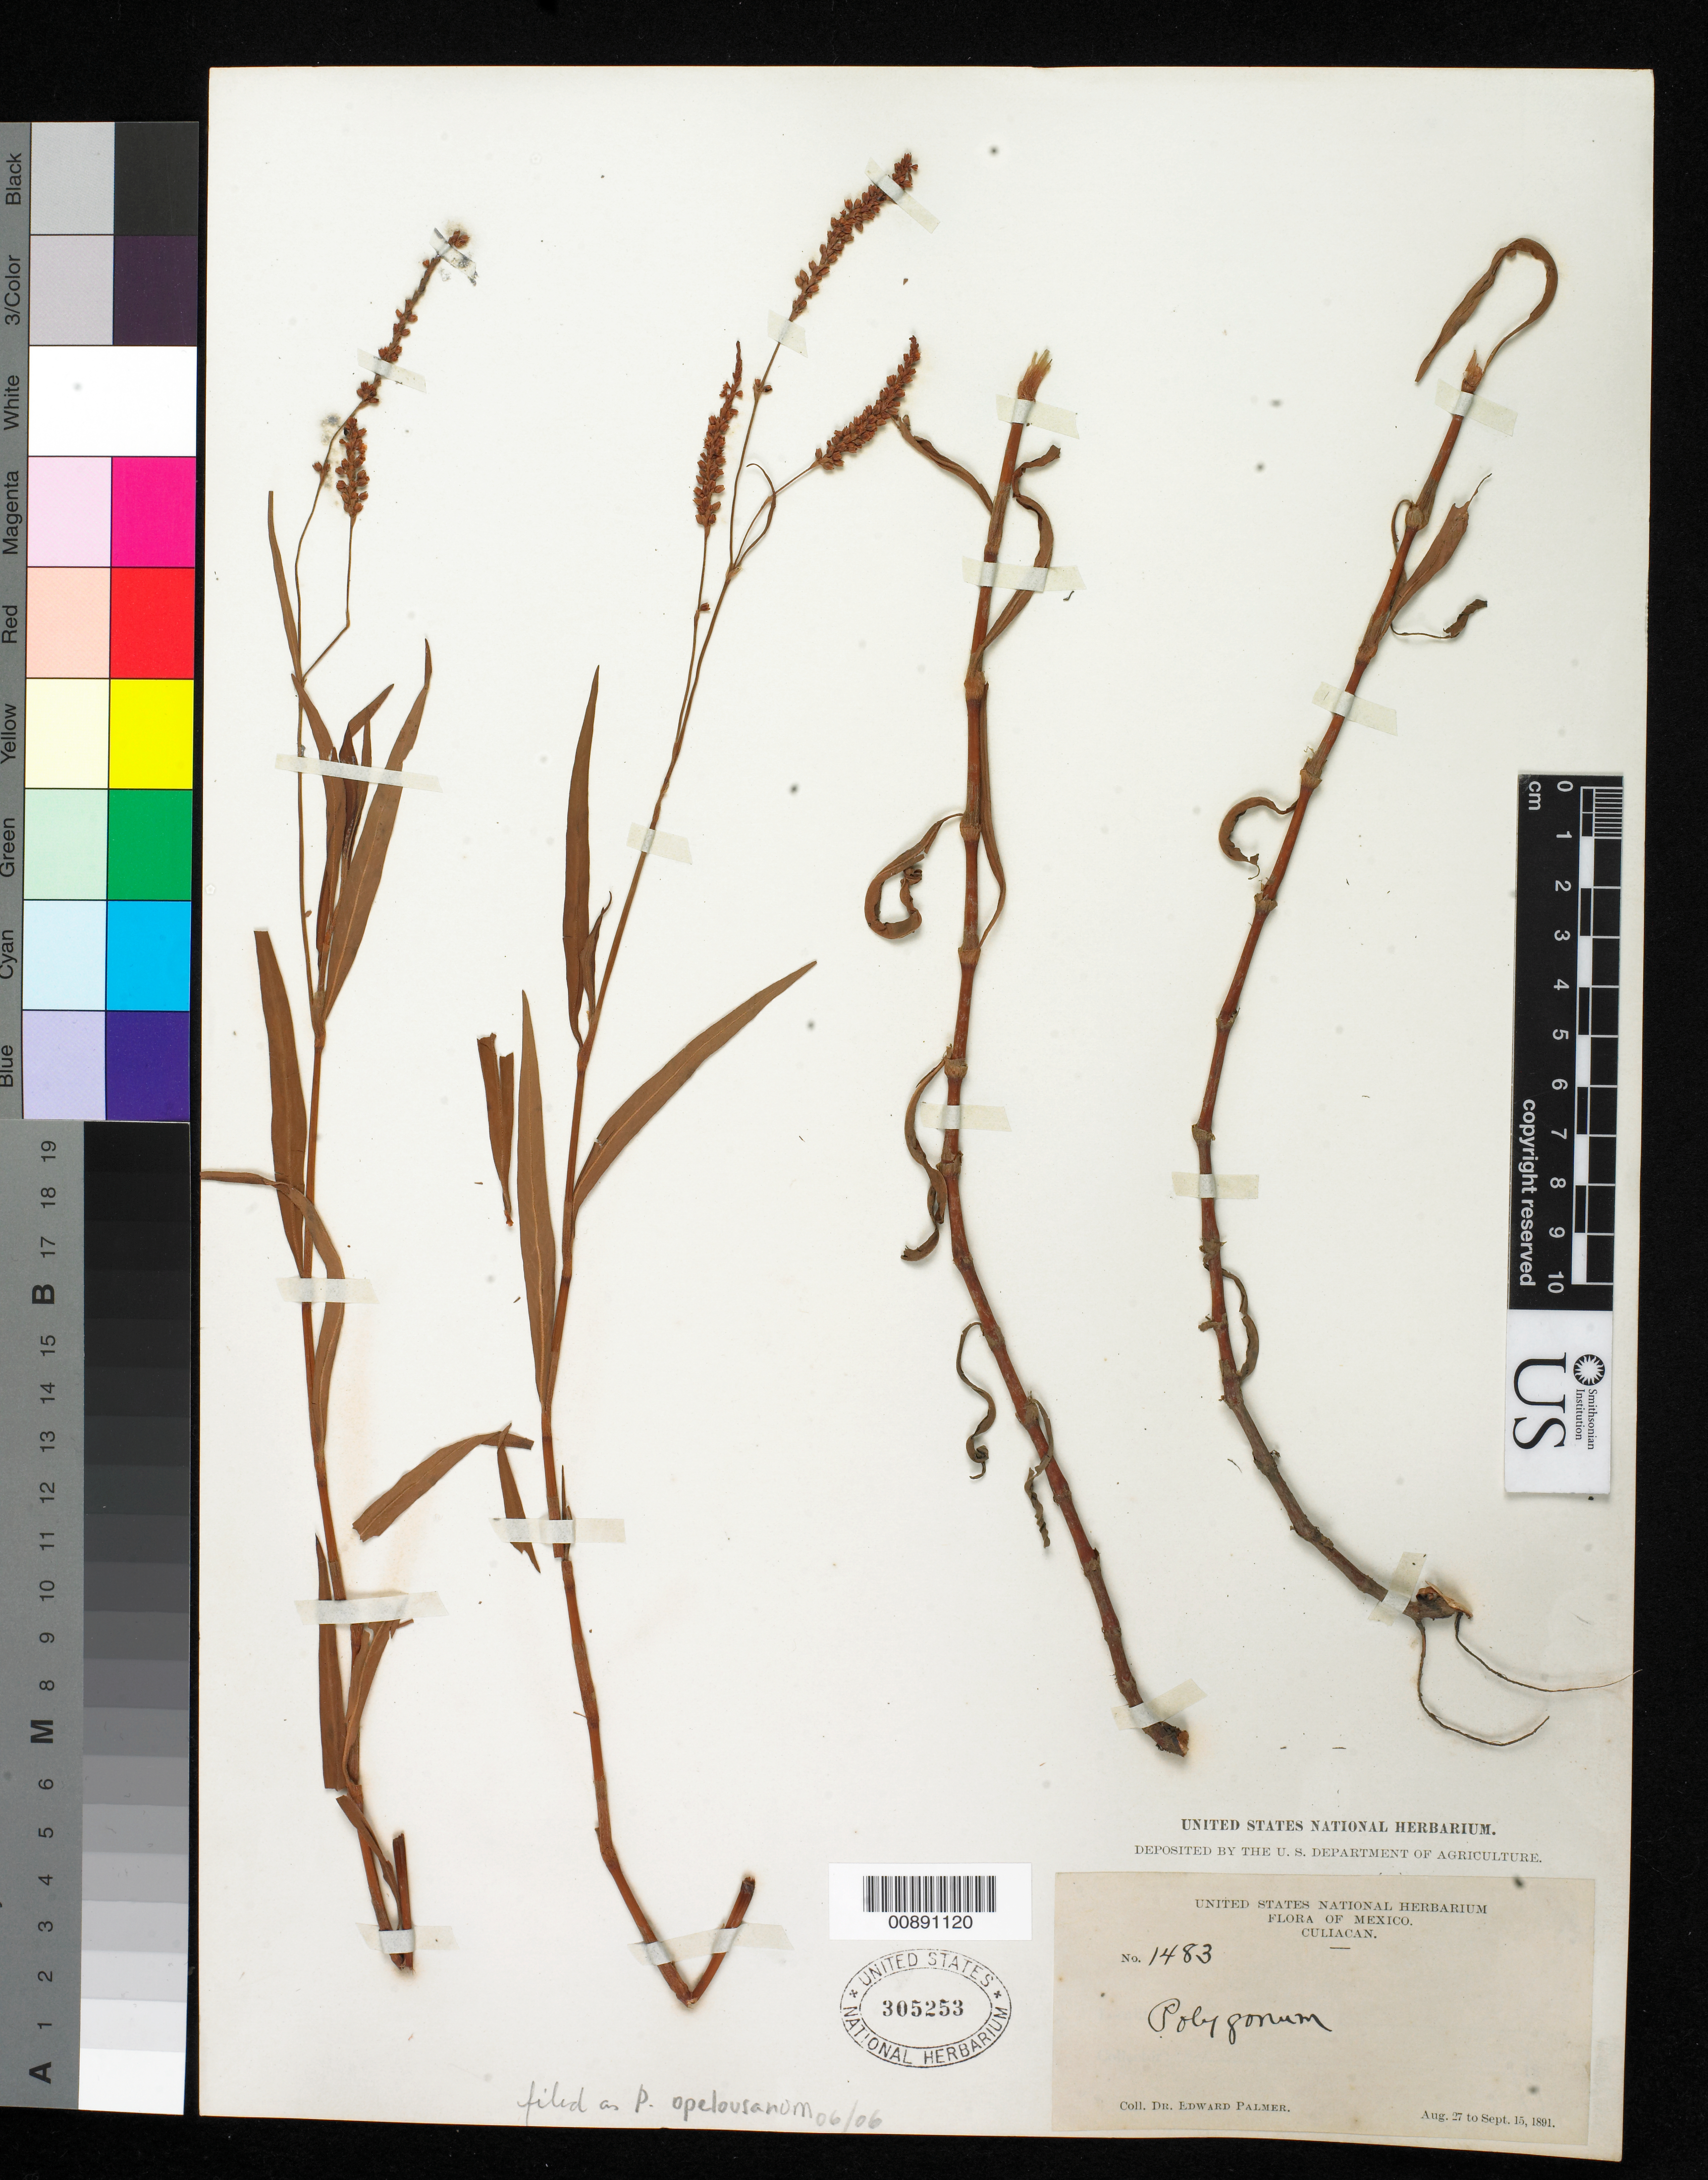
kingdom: Plantae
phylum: Tracheophyta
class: Magnoliopsida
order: Caryophyllales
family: Polygonaceae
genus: Polygonum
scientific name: Polygonum opelousanum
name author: Riddell ex Small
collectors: E. Palmer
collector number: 1483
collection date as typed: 27 Aug 1891 to 15 Sep 1891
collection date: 1891-08-27/1891-09-15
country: Mexico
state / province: Sinaloa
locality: Culiacan, Sinaloa.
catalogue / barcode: US 305253